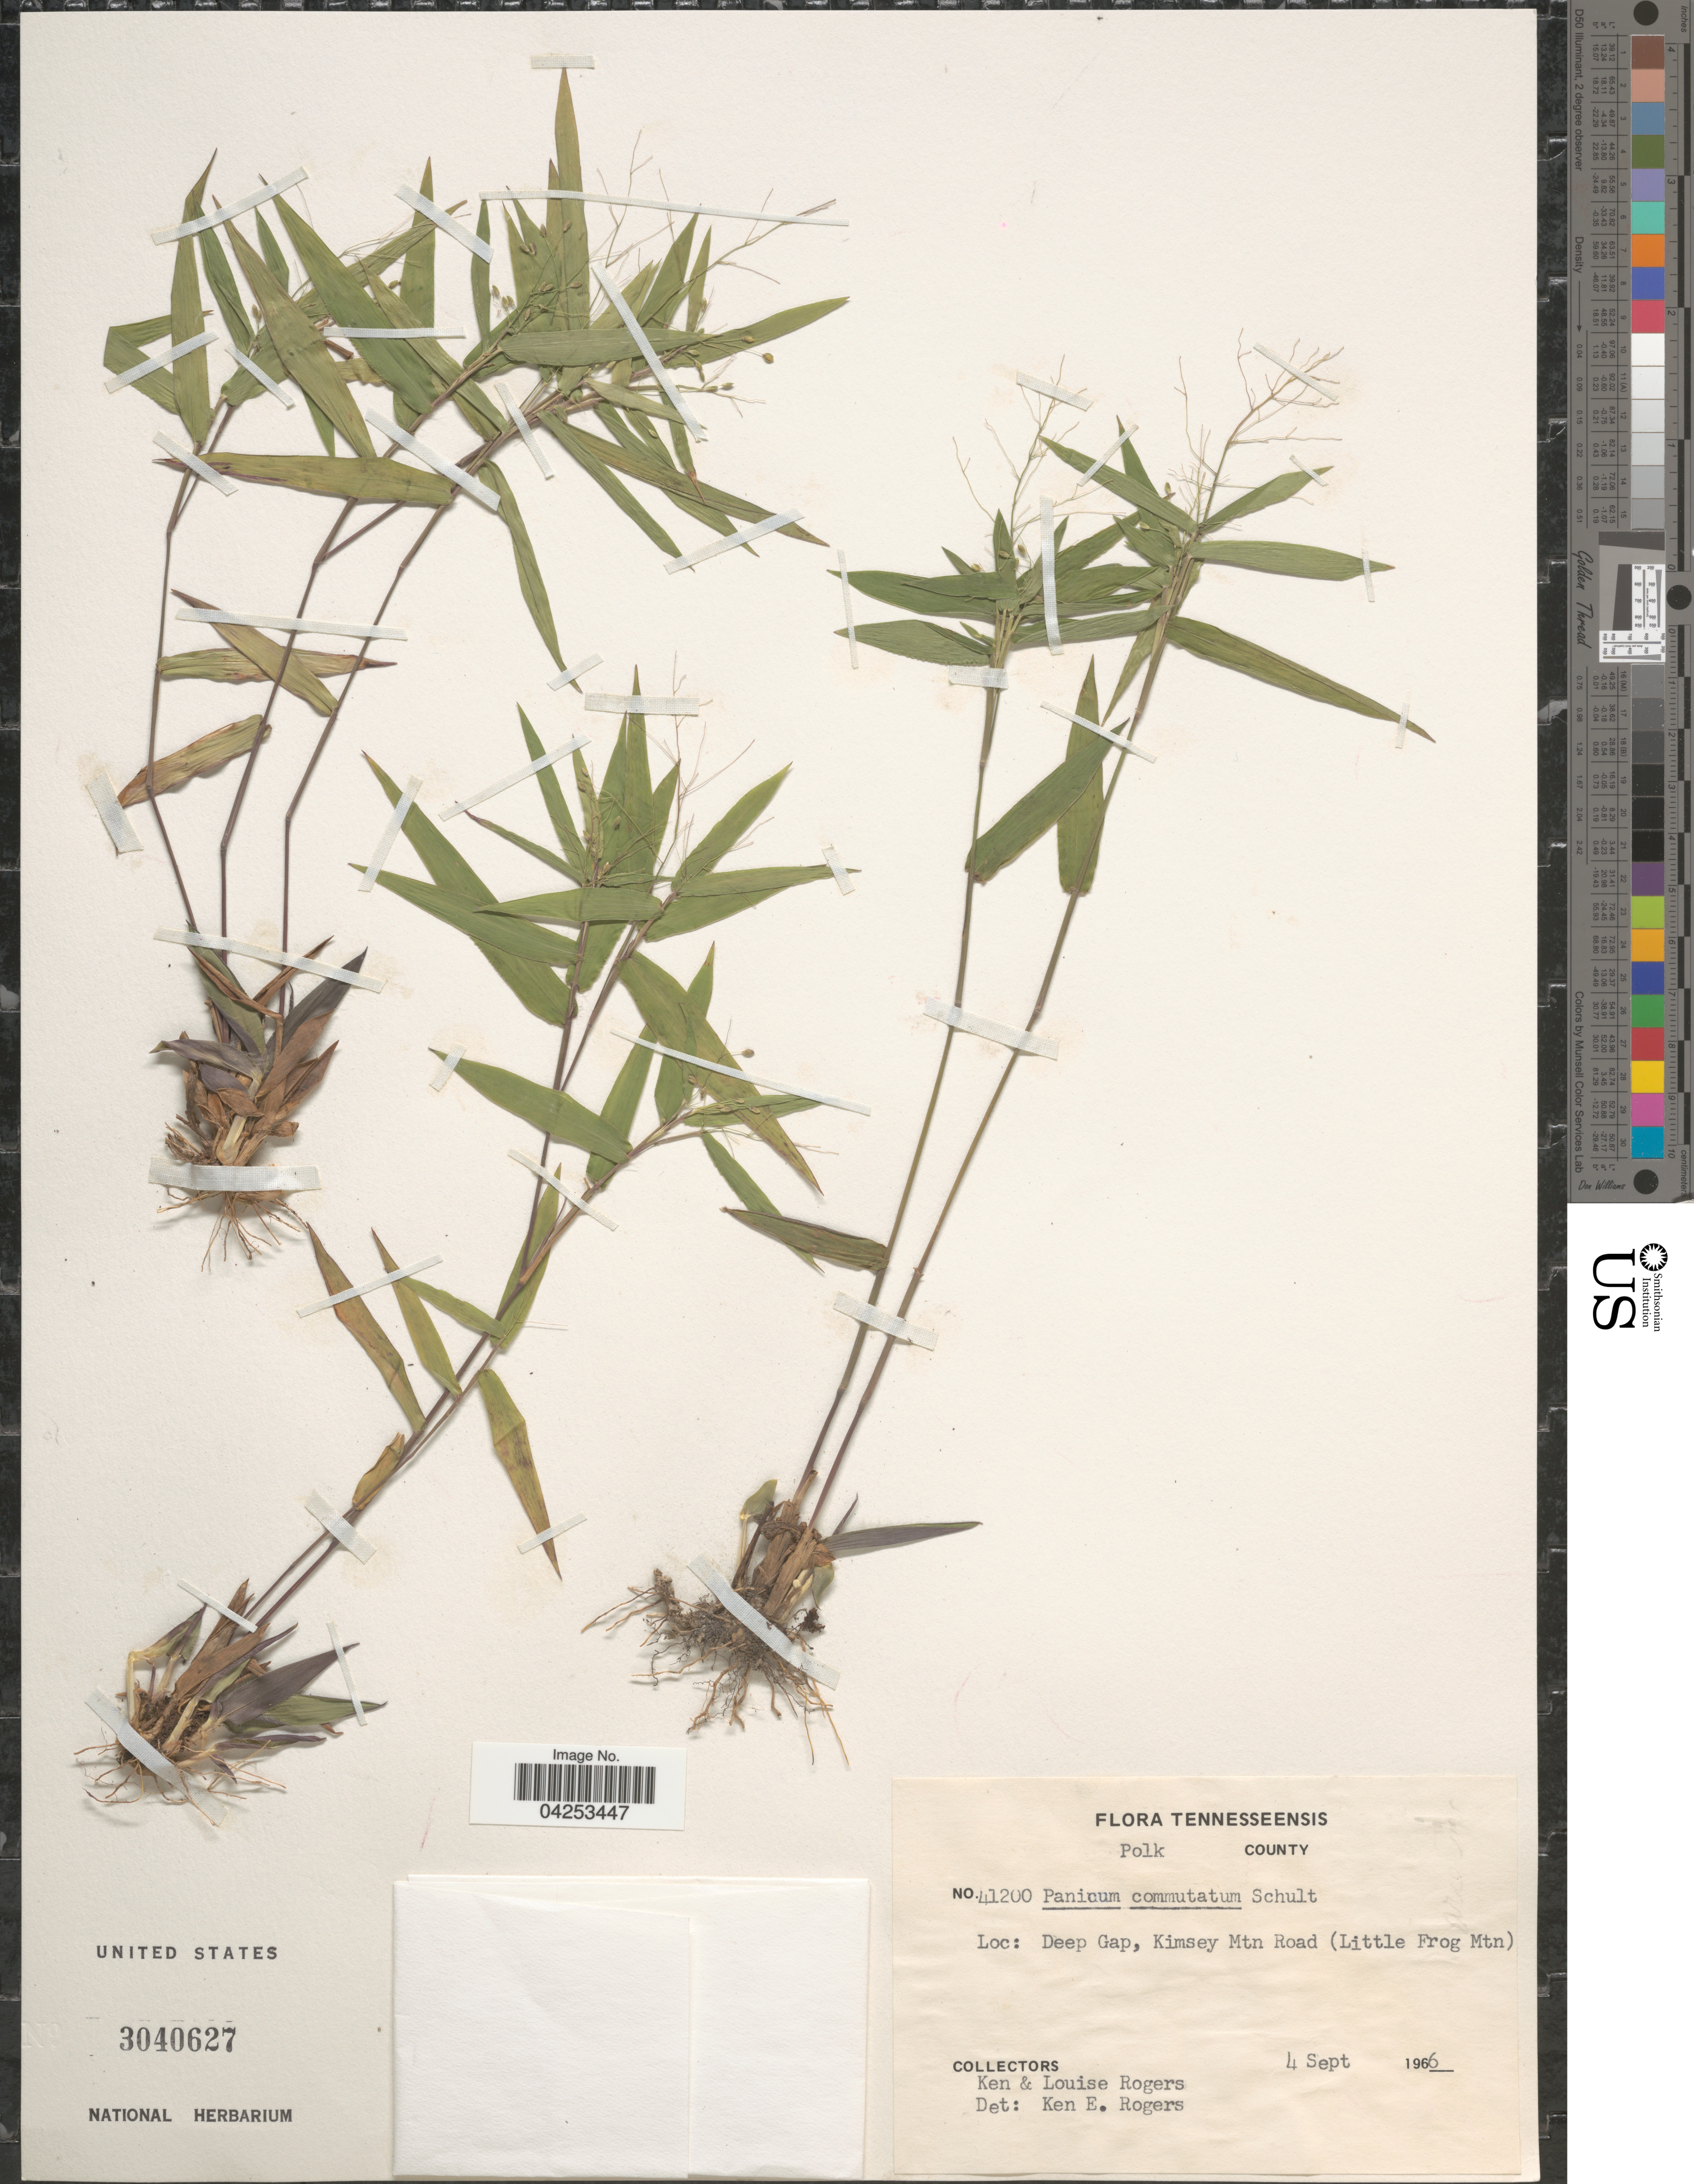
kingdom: Plantae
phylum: Tracheophyta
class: Liliopsida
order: Poales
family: Poaceae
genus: Dichanthelium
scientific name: Dichanthelium commutatum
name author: (Schult.) Gould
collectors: K. Rogers & L. Rogers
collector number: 41200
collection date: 1966-09-04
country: United States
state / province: Tennessee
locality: Polk County. Deep Gap, Kimsey Mtn Road (Little Frog Mtn).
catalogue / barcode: US 3040627